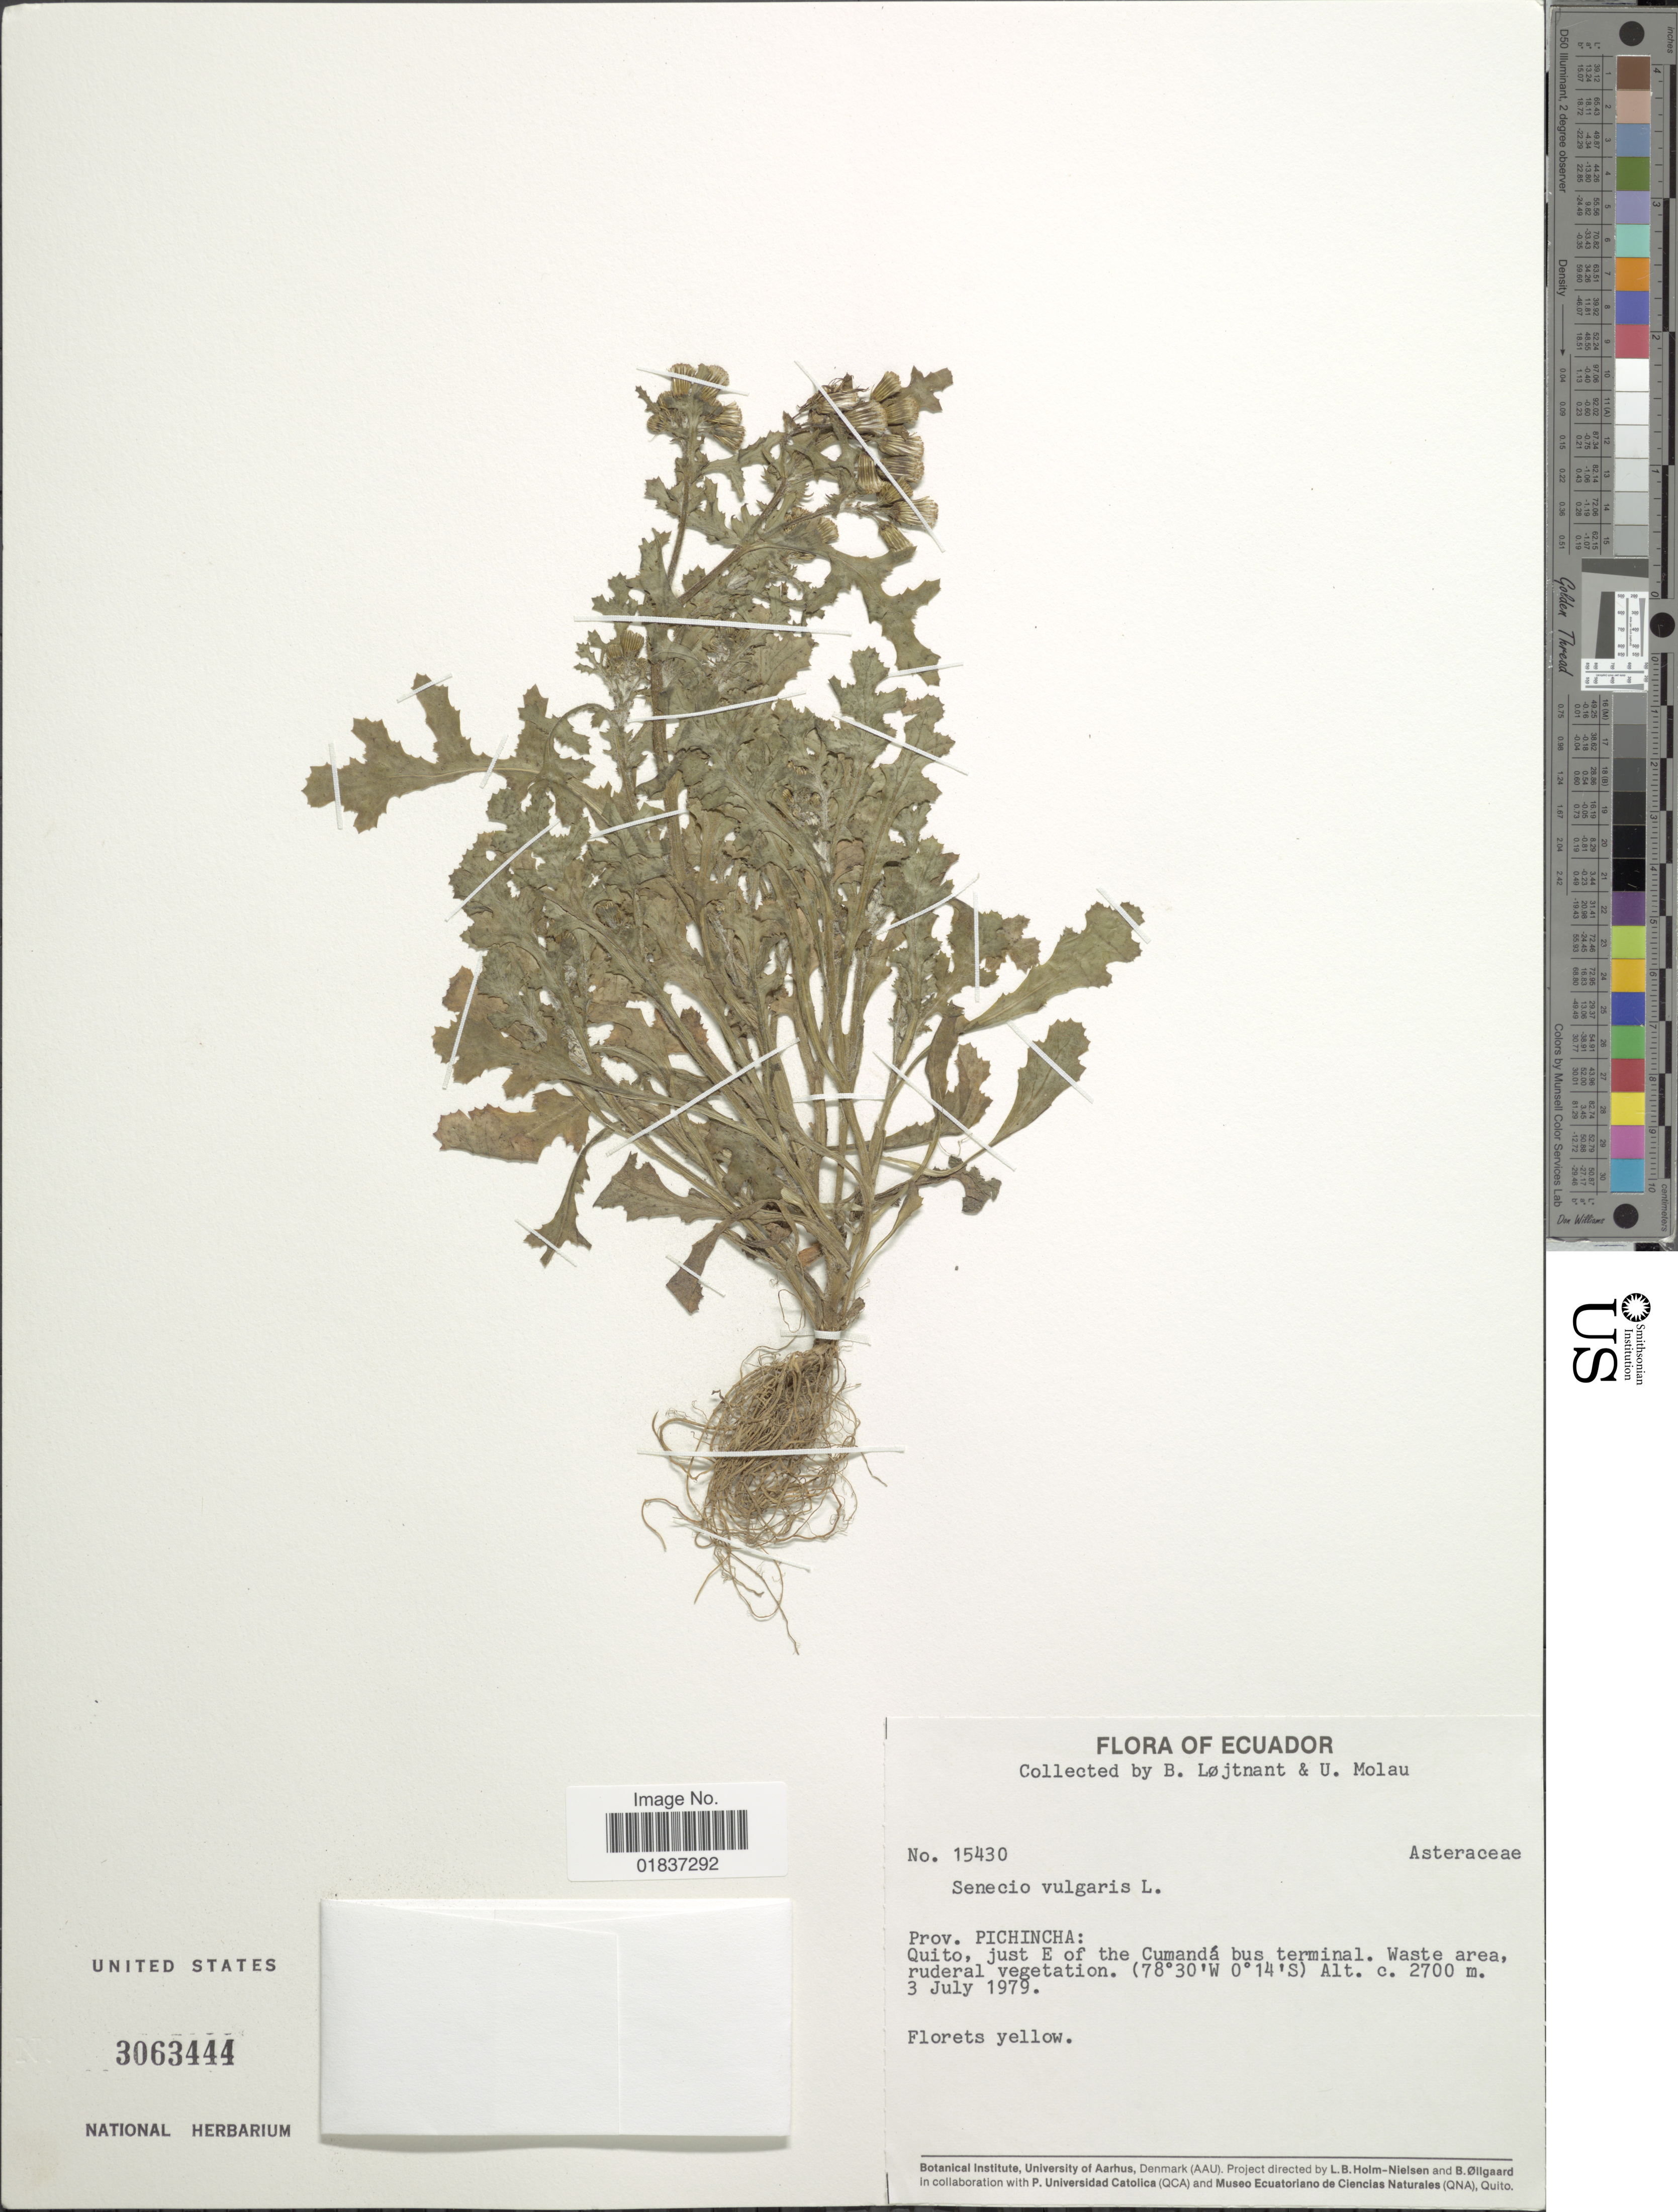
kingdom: Plantae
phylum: Tracheophyta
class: Magnoliopsida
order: Asterales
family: Asteraceae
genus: Senecio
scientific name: Senecio vulgaris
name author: L.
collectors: B. Löjtnant & U. Molau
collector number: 15430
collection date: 1979-07-03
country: Ecuador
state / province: Pichincha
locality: Prov. Pichincha: Quito, just E of the Cumanda bus terminal. Waste area.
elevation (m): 2700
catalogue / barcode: US 3063444